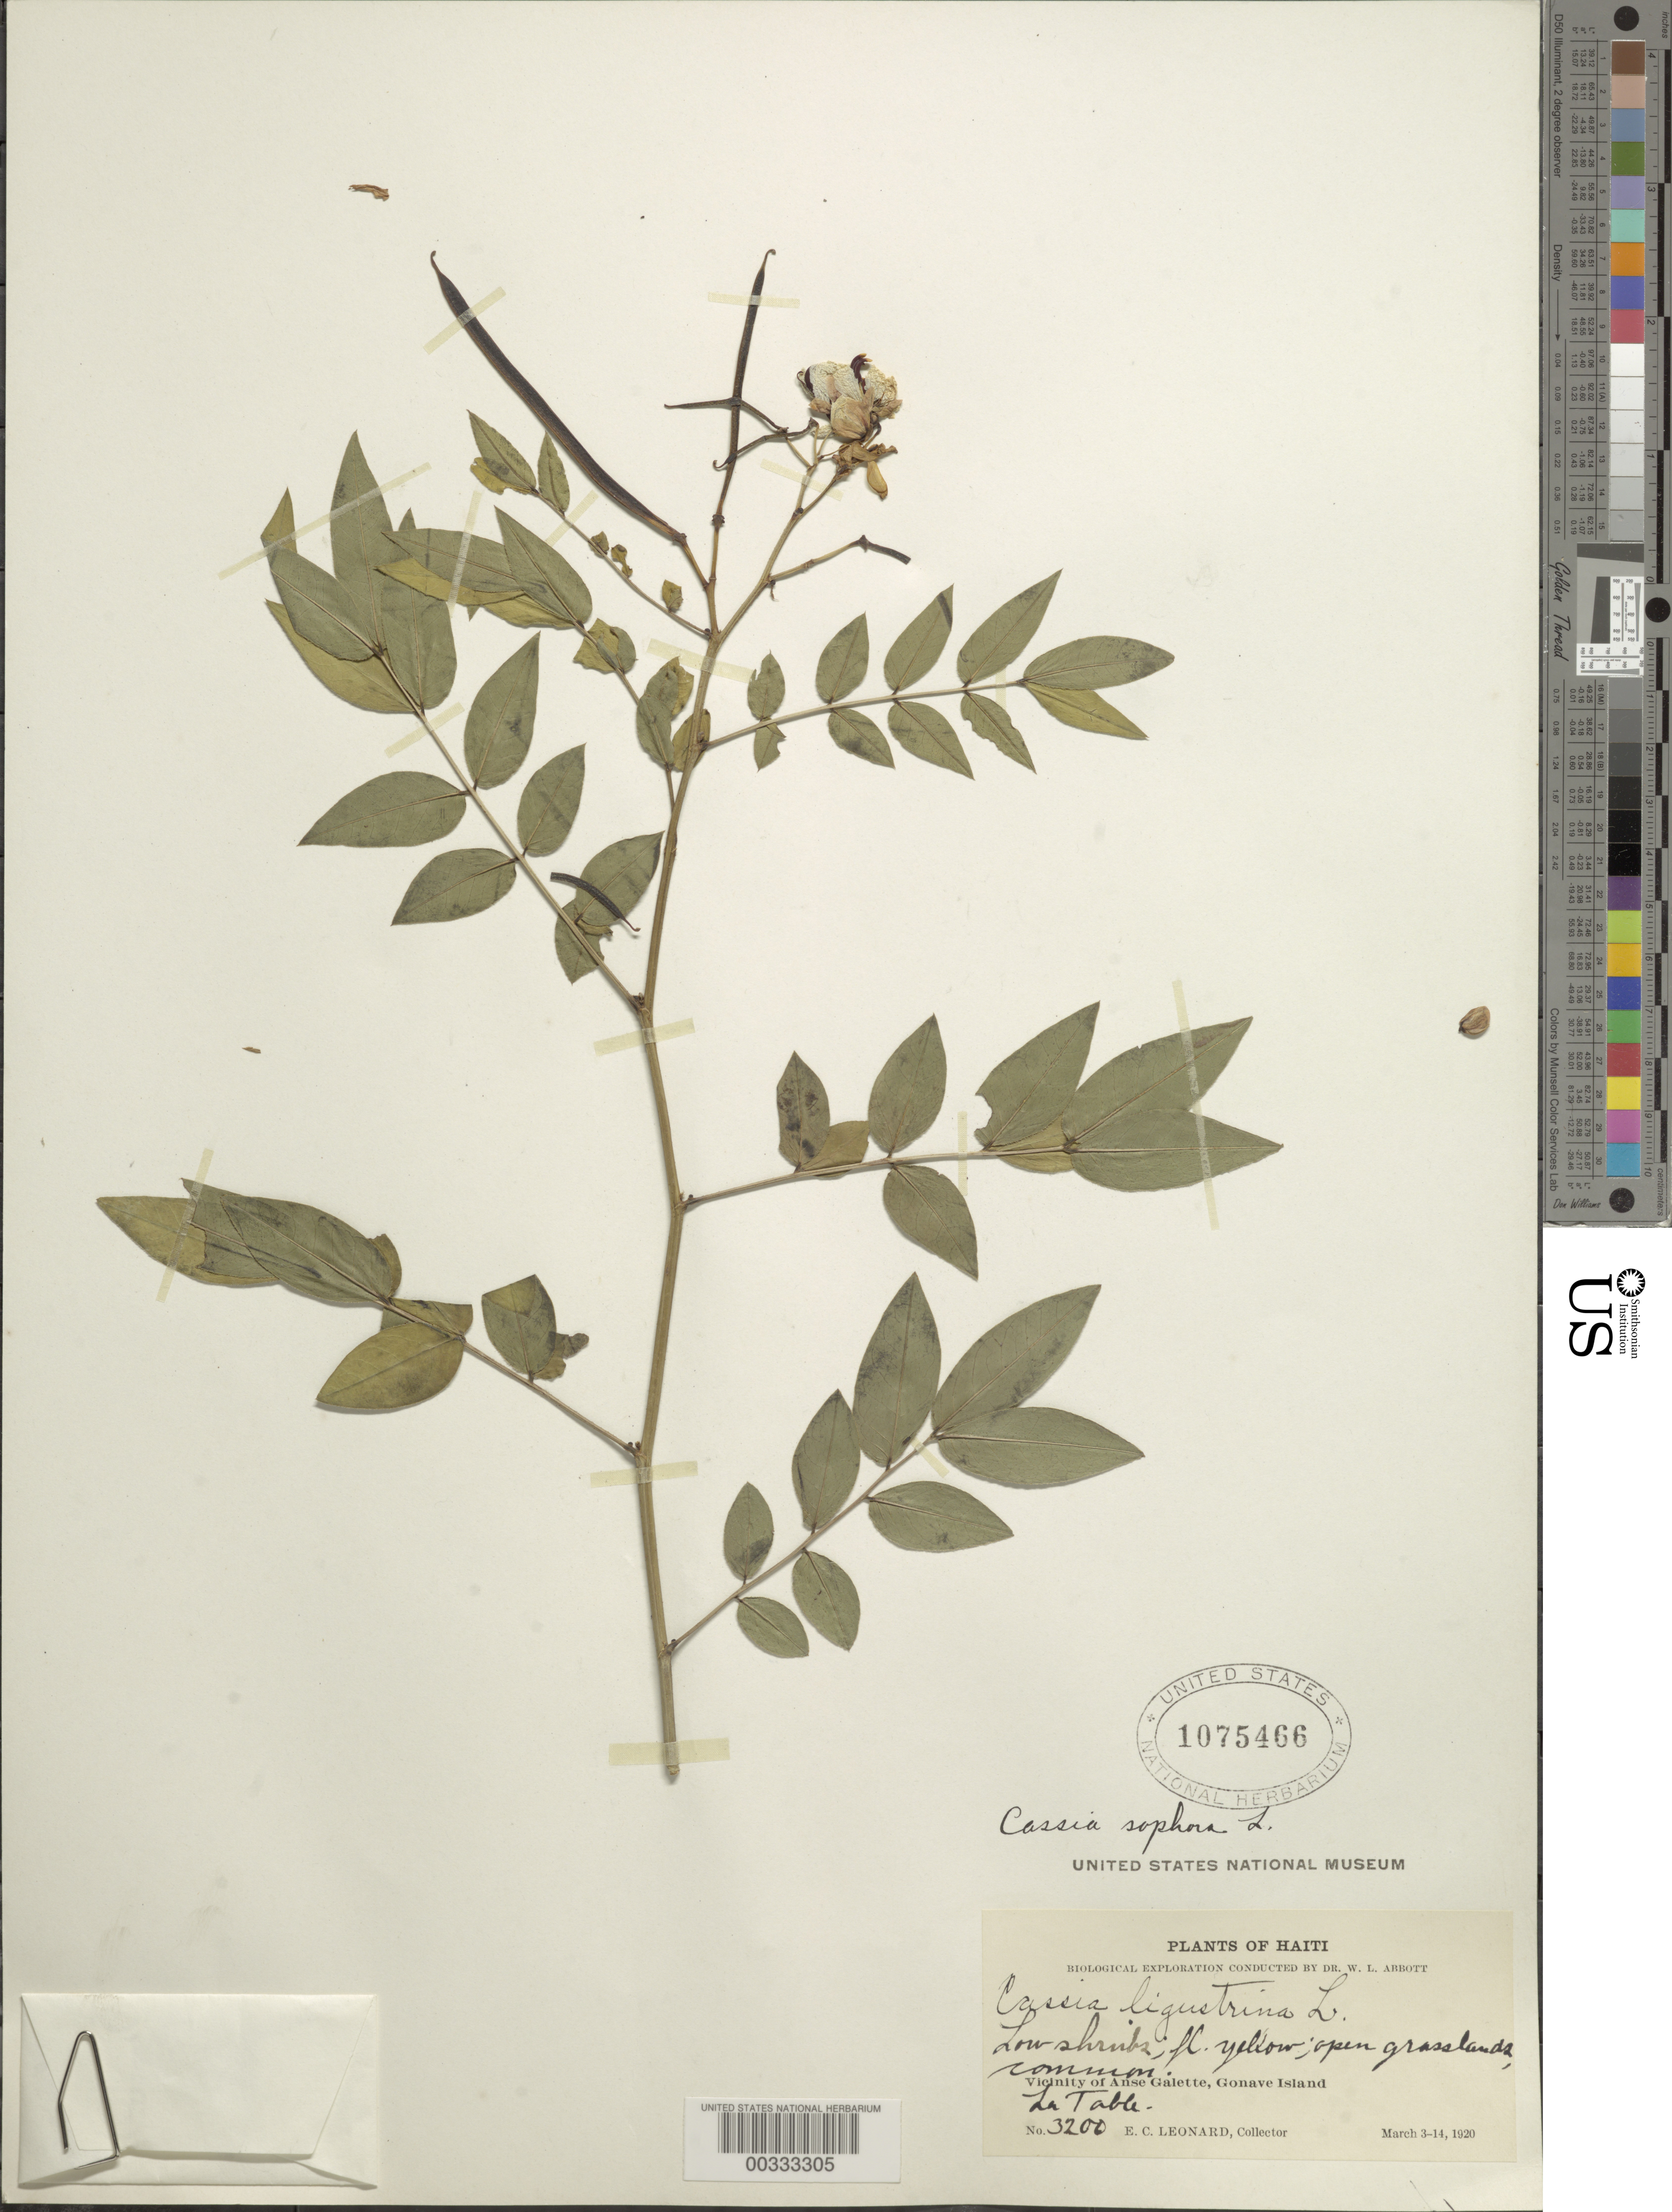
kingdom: Plantae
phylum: Tracheophyta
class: Magnoliopsida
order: Fabales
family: Fabaceae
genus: Senna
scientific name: Senna sophera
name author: (L.) Roxb.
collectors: E. C. Leonard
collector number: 3200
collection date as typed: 03 Mar 1920 to 14 Mar 1920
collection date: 1920-03-03/1920-03-14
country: Haiti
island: Hispaniola Island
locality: La table; vicinity of anse galette, gonave i.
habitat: Open grasslands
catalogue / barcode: US 1075466